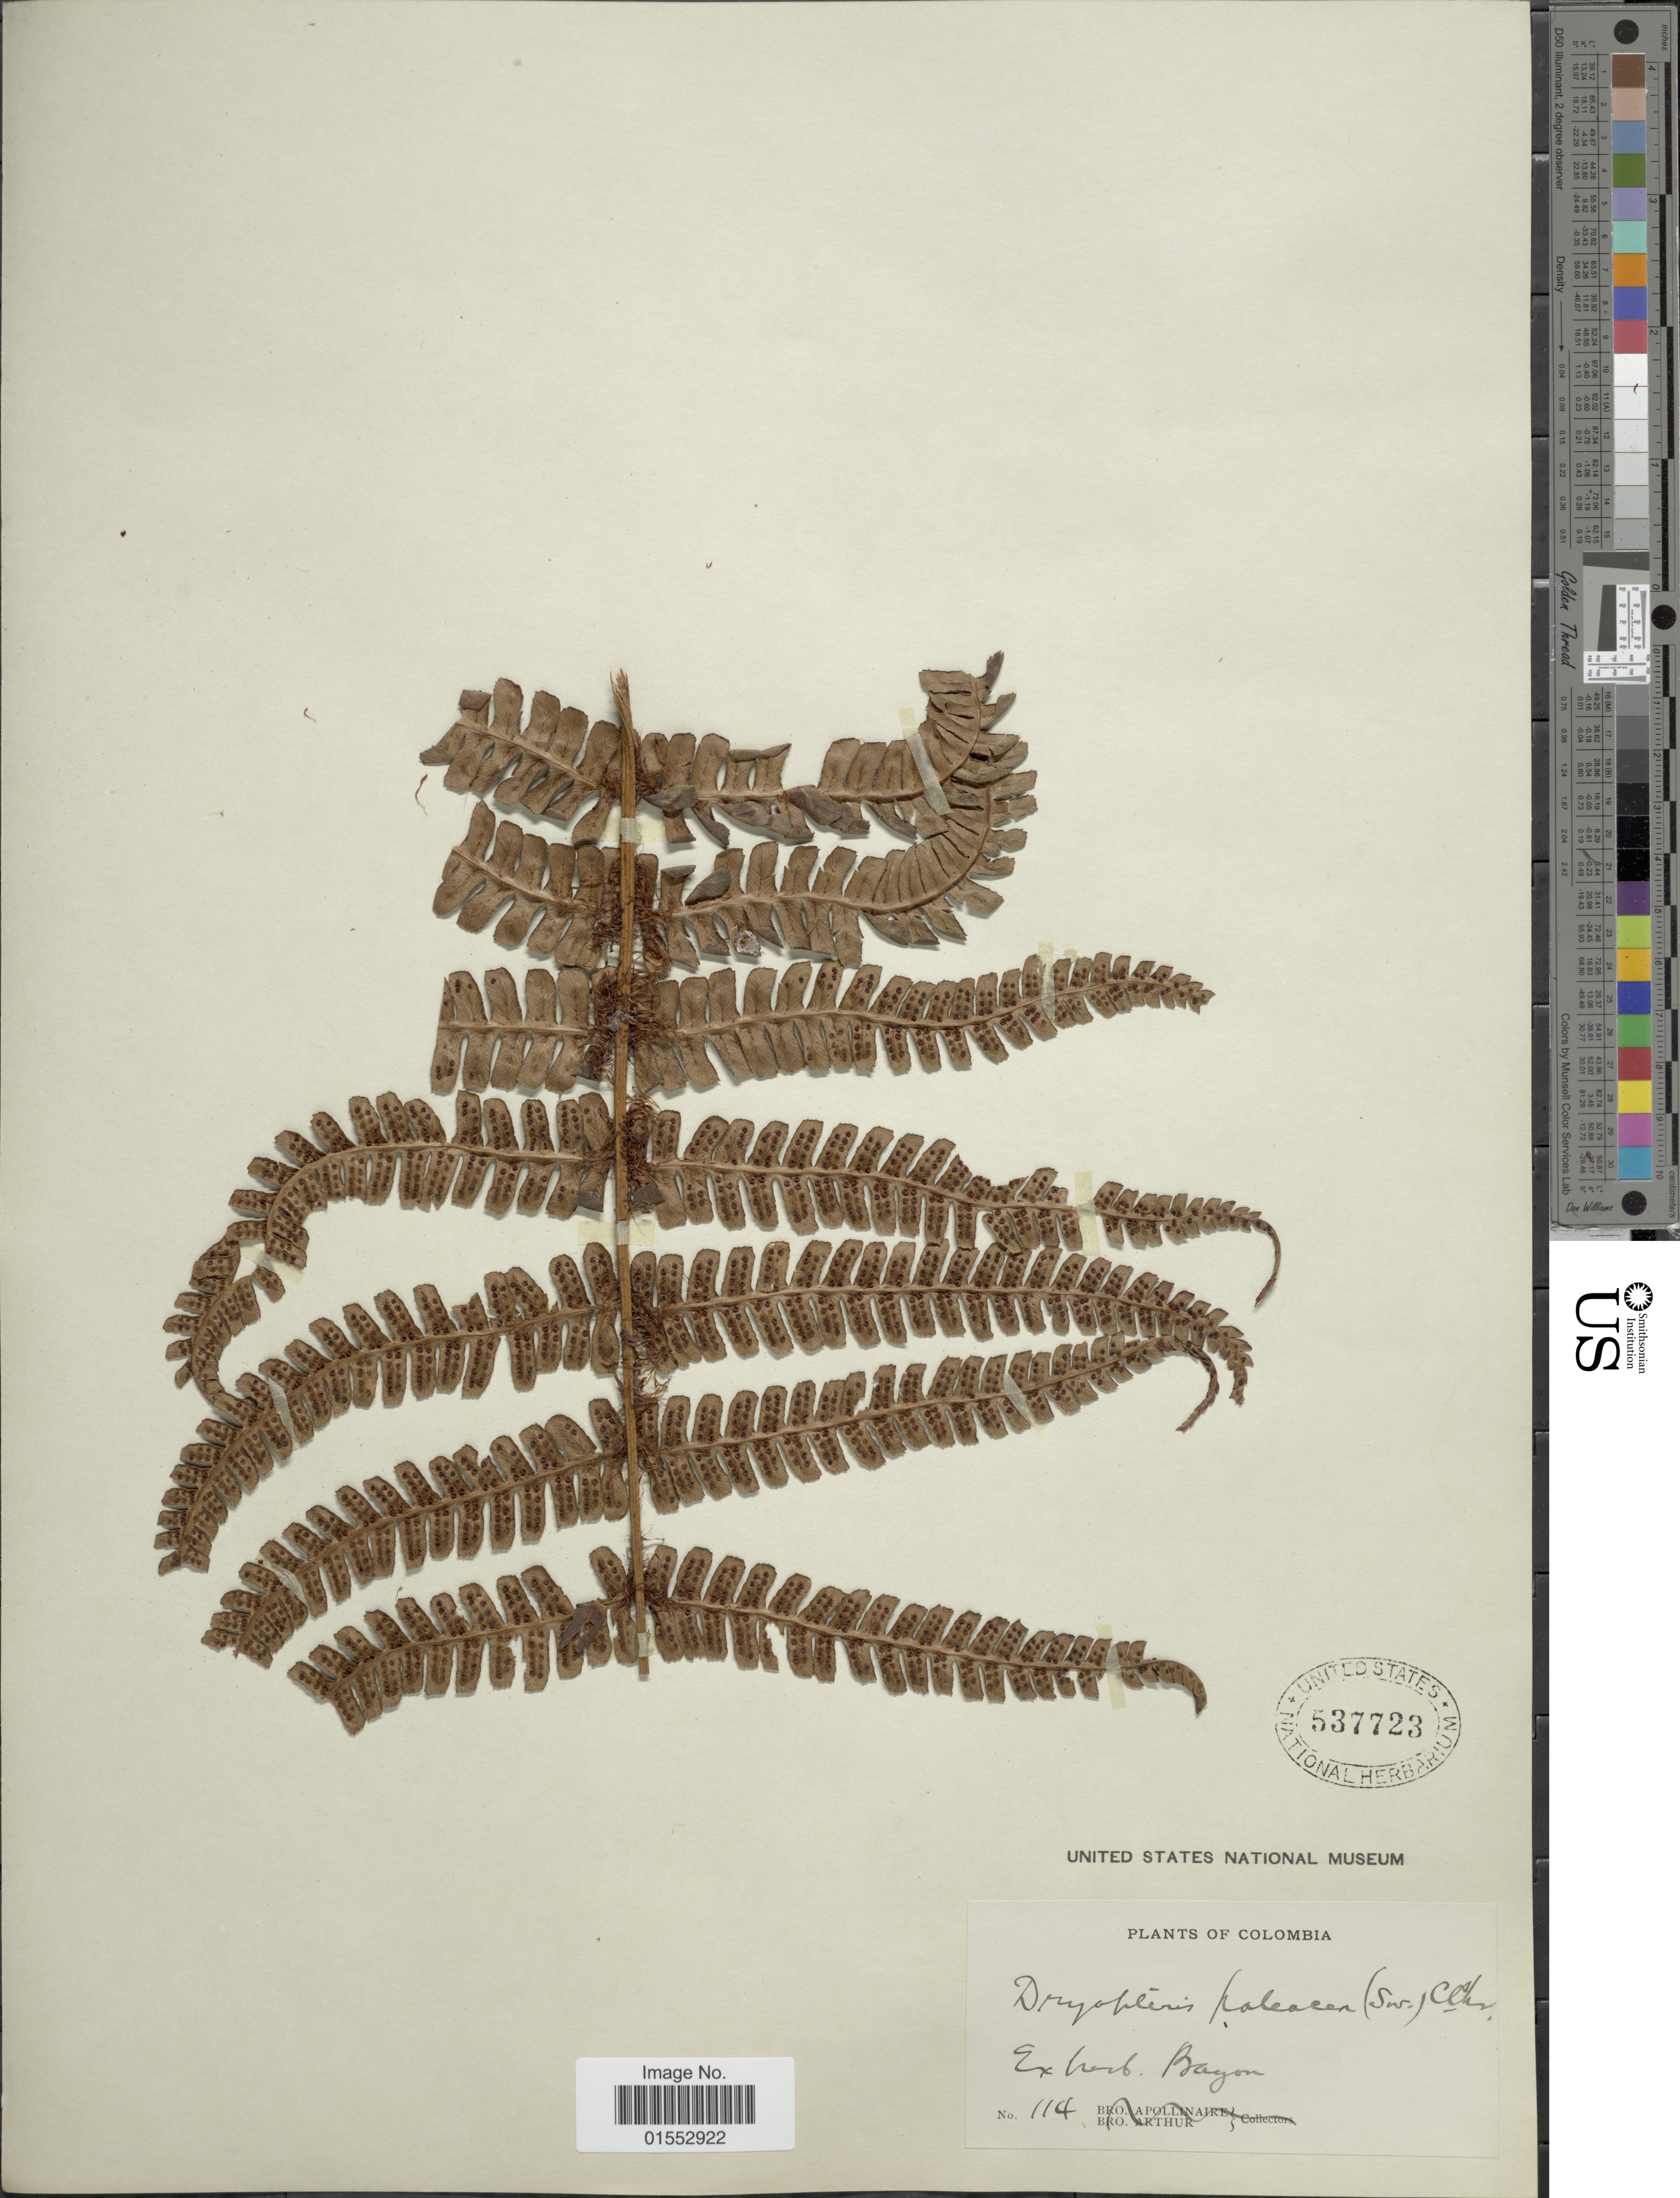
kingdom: Plantae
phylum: Tracheophyta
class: Polypodiopsida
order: Polypodiales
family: Dryopteridaceae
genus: Dryopteris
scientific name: Dryopteris wallichiana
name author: (Spreng.) Hyl.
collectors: E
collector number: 114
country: Colombia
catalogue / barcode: US 537723